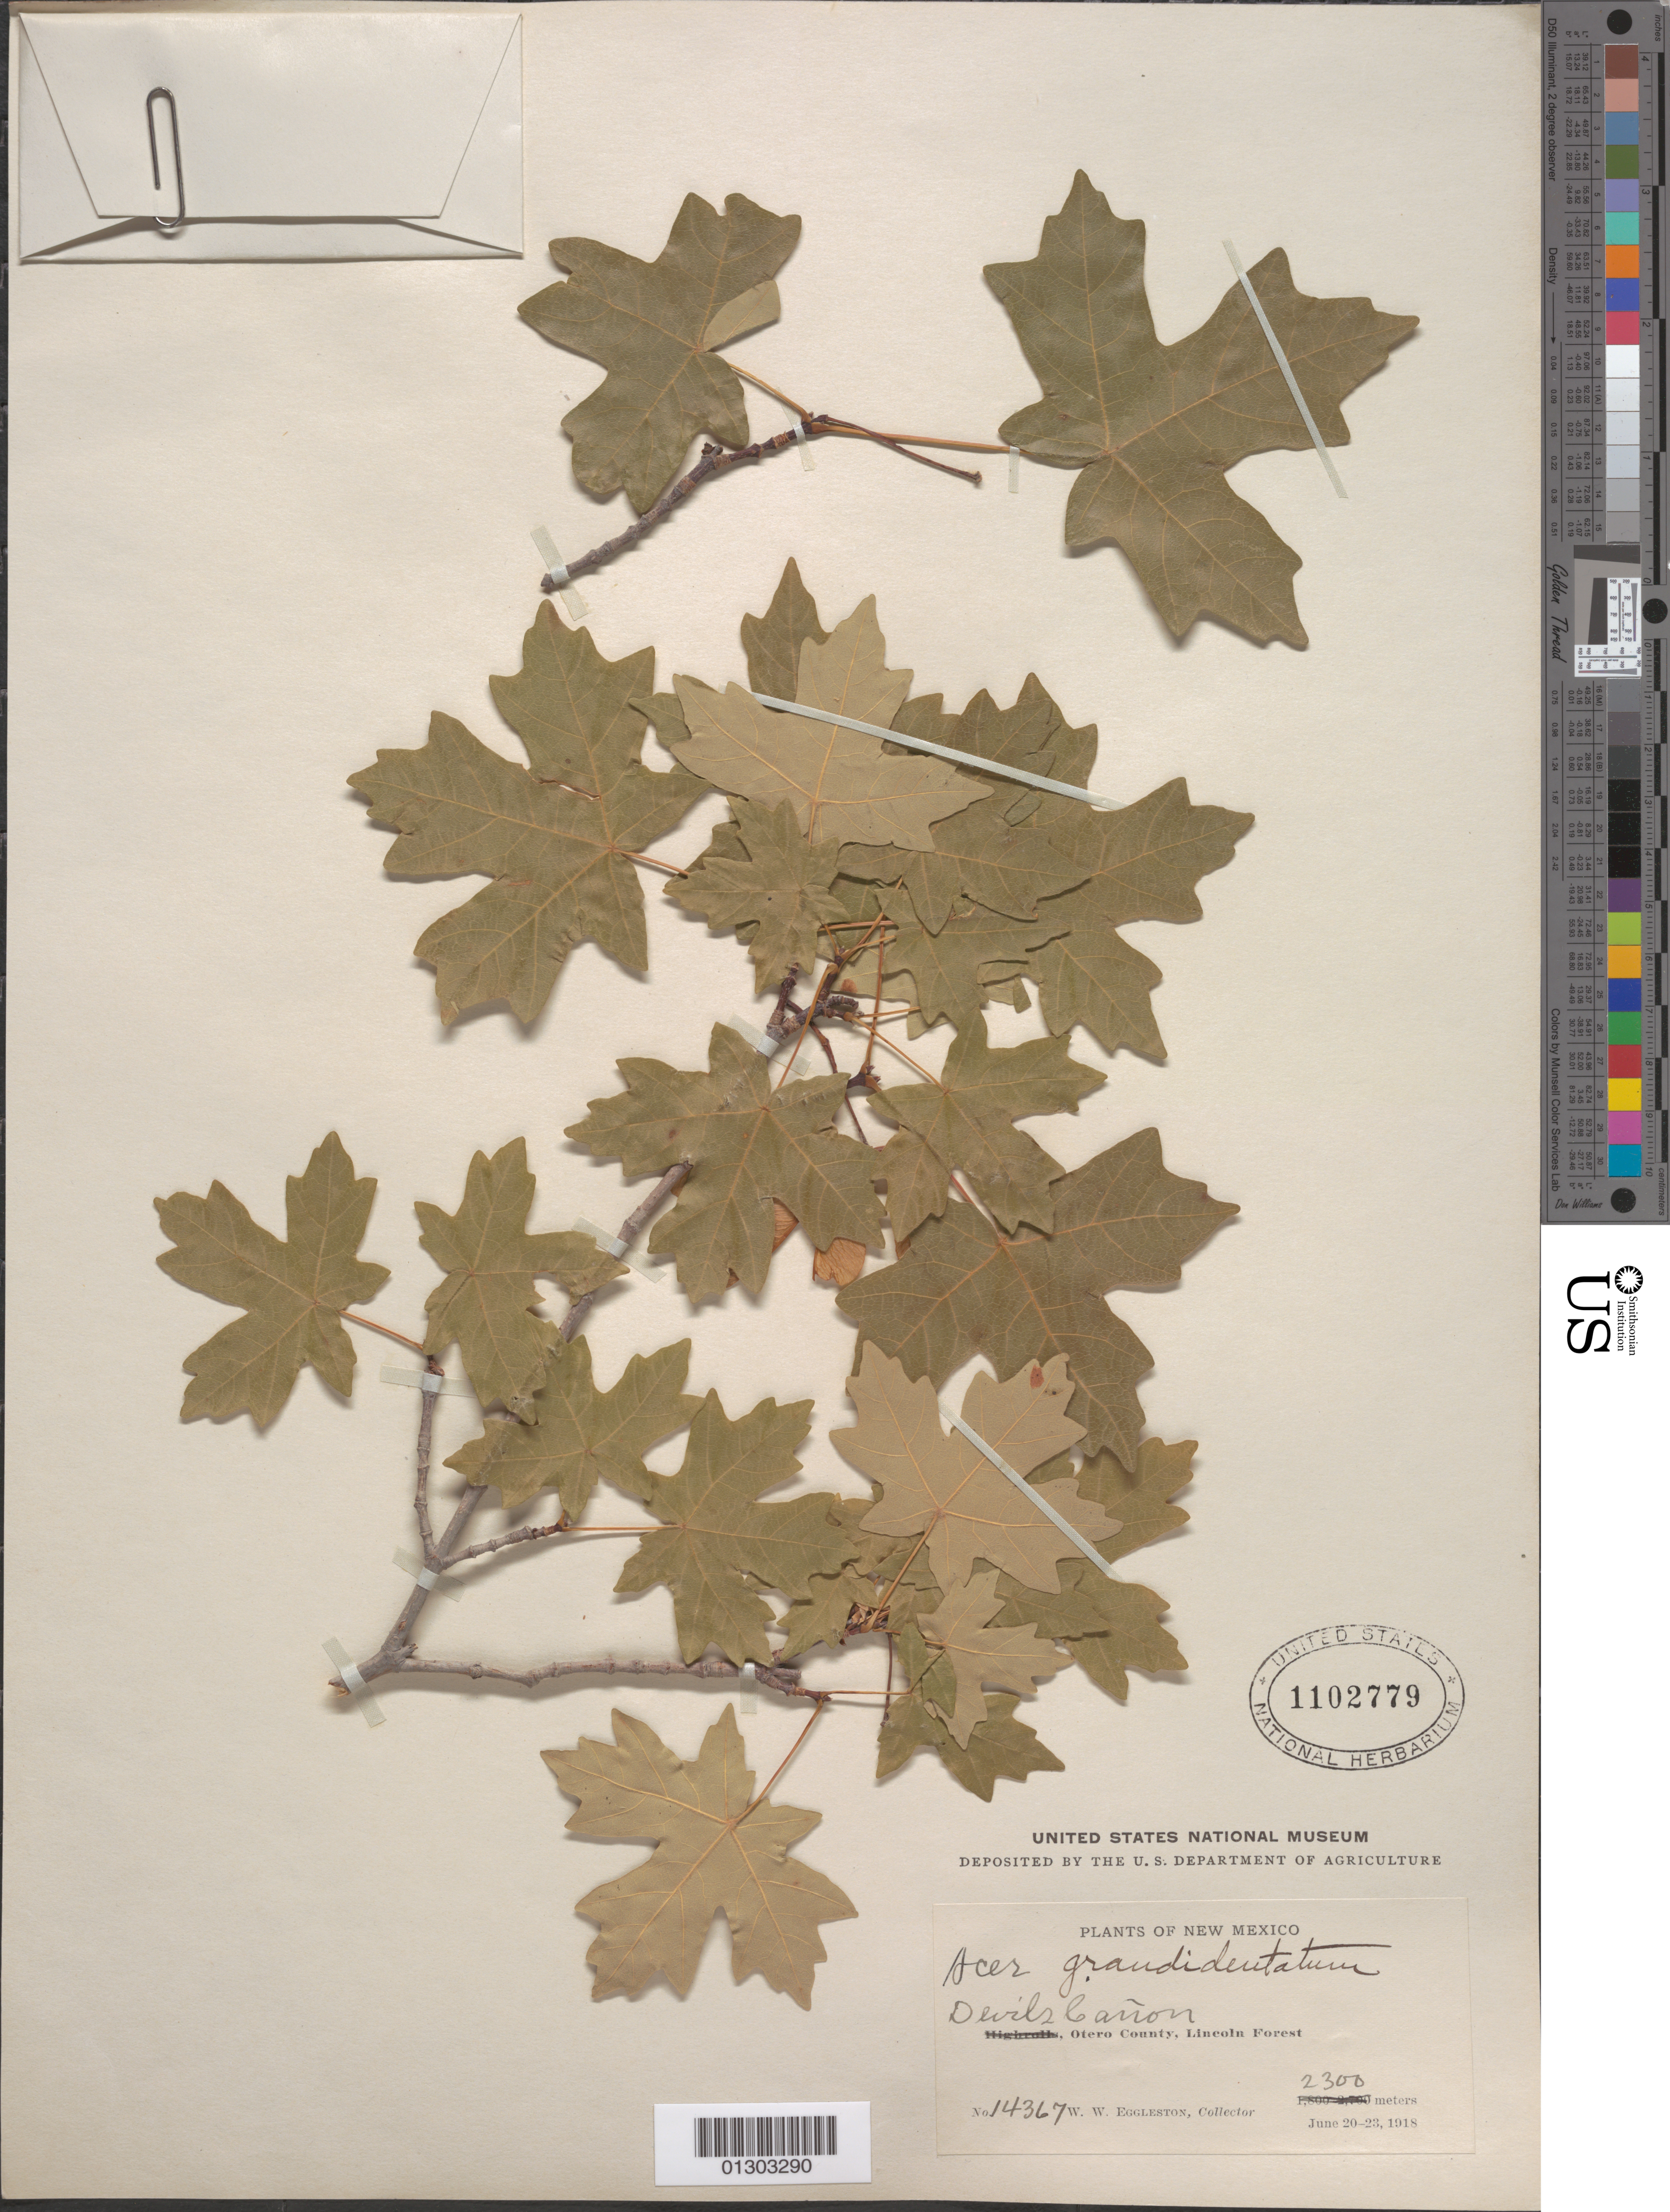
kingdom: Plantae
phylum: Tracheophyta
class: Magnoliopsida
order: Sapindales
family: Sapindaceae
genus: Acer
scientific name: Acer grandidentatum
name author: Nutt.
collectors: W. W. Eggleston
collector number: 14367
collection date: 1918-06-20/1918-06-23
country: United States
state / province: New Mexico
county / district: Otero County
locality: Otero County, Devils Cañon.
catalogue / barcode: US 1102779